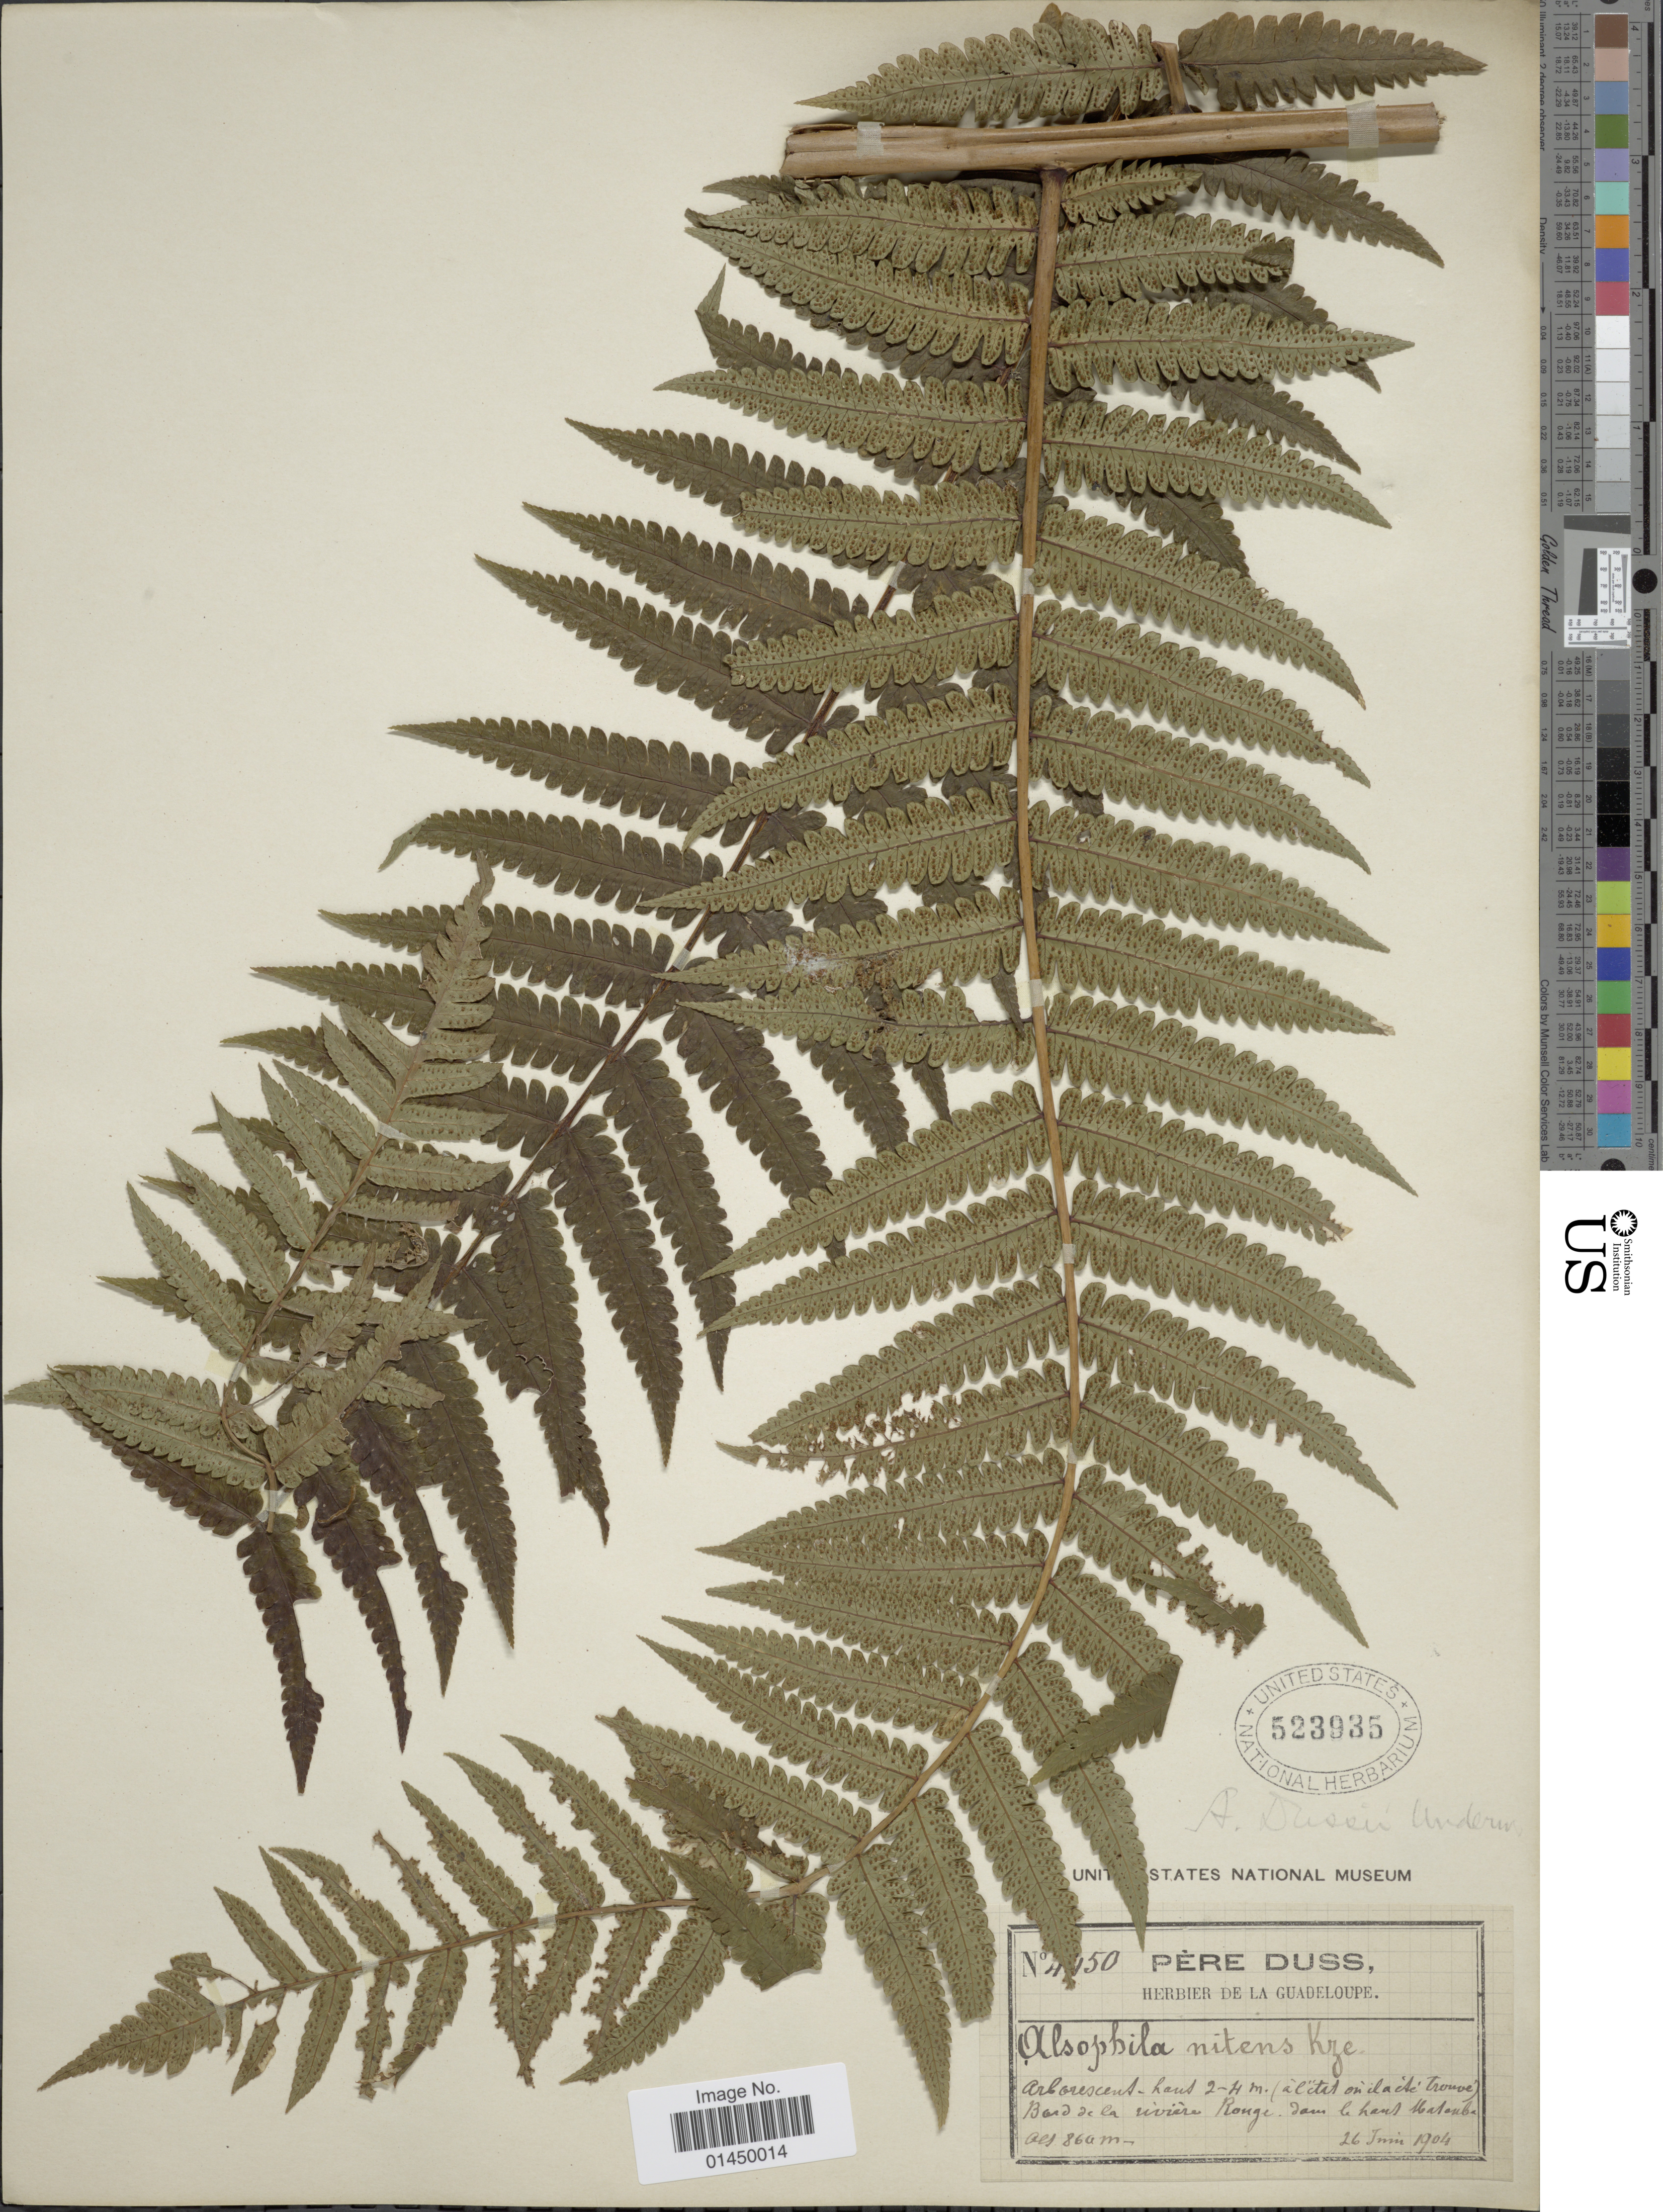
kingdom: Plantae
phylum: Tracheophyta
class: Polypodiopsida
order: Cyatheales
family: Cyatheaceae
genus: Cyathea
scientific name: Cyathea aspera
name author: (L.) Sw.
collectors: Père Duss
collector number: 4150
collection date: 1904-06-26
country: Guadeloupe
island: Leeward Is.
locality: Bord de la Rivière Rouge, dans le haut Matouba.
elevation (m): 860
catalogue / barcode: US 523935